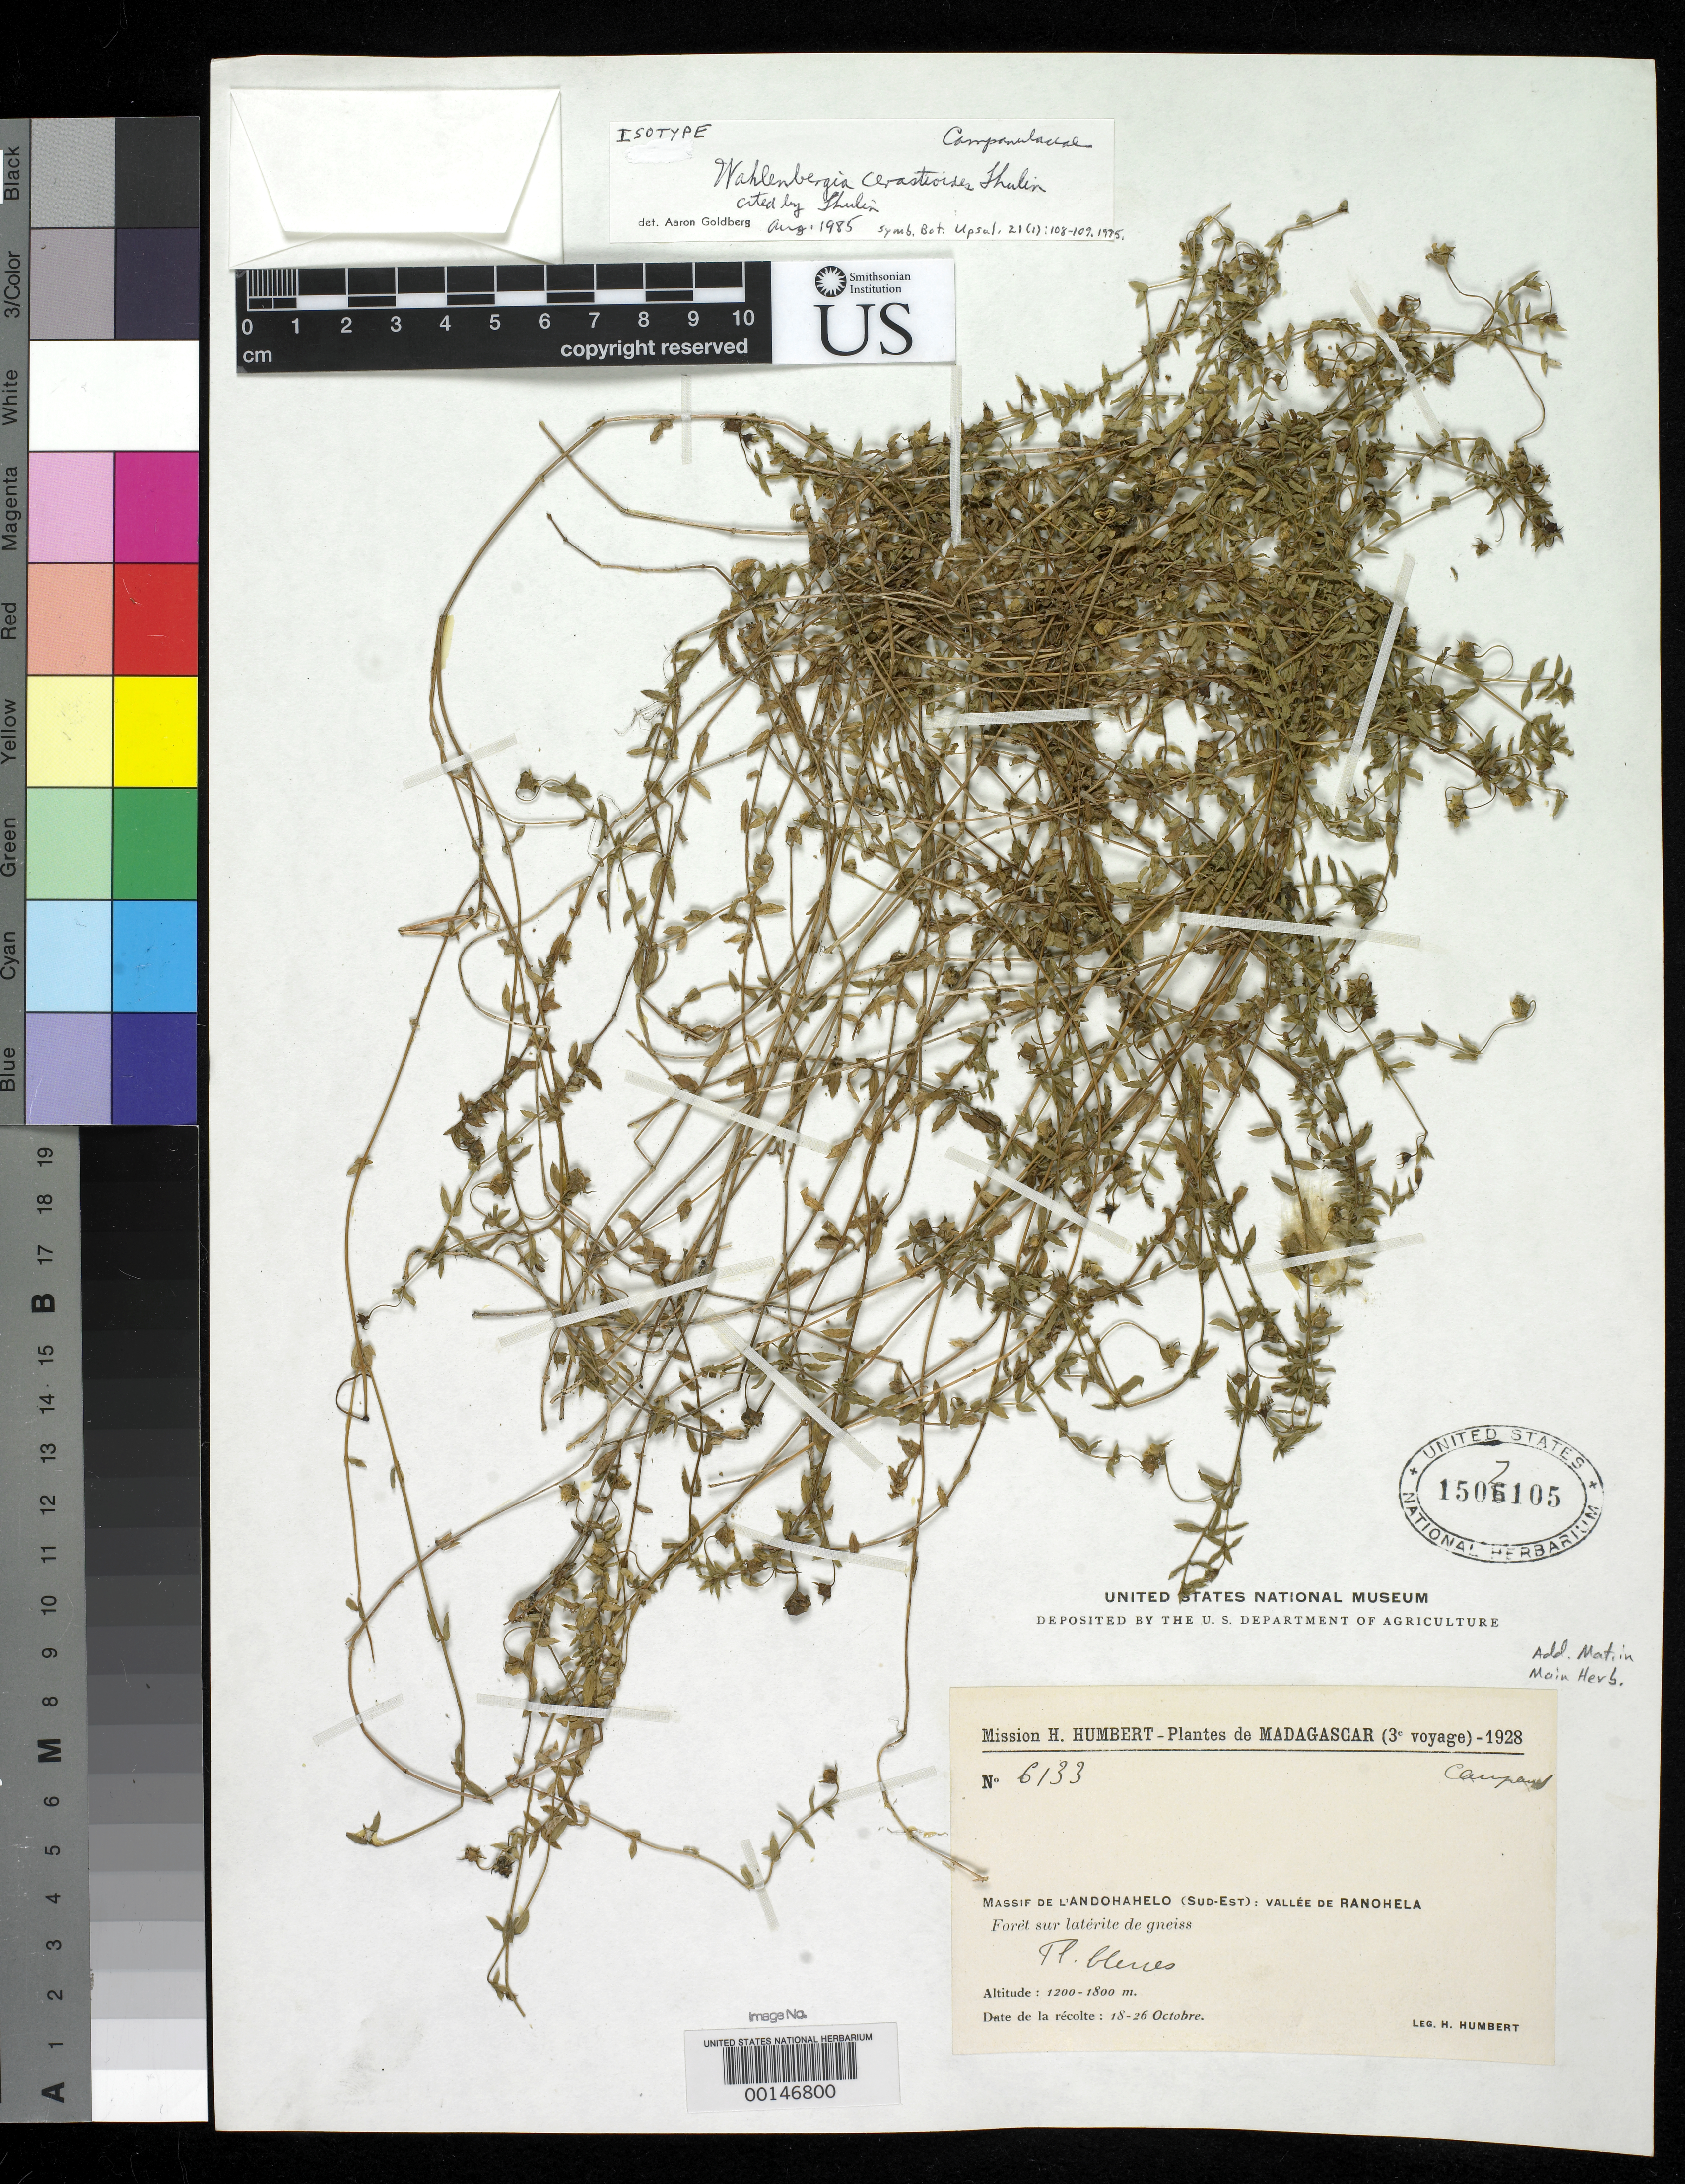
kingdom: Plantae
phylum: Tracheophyta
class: Magnoliopsida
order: Asterales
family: Campanulaceae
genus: Wahlenbergia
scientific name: Wahlenbergia cerastioides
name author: Thulin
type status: Isotype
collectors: H. Humbert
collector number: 6133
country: Madagascar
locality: Massif de l'Andohahelo (SE), Ranohela Valley.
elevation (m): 1200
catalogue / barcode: US 1507105